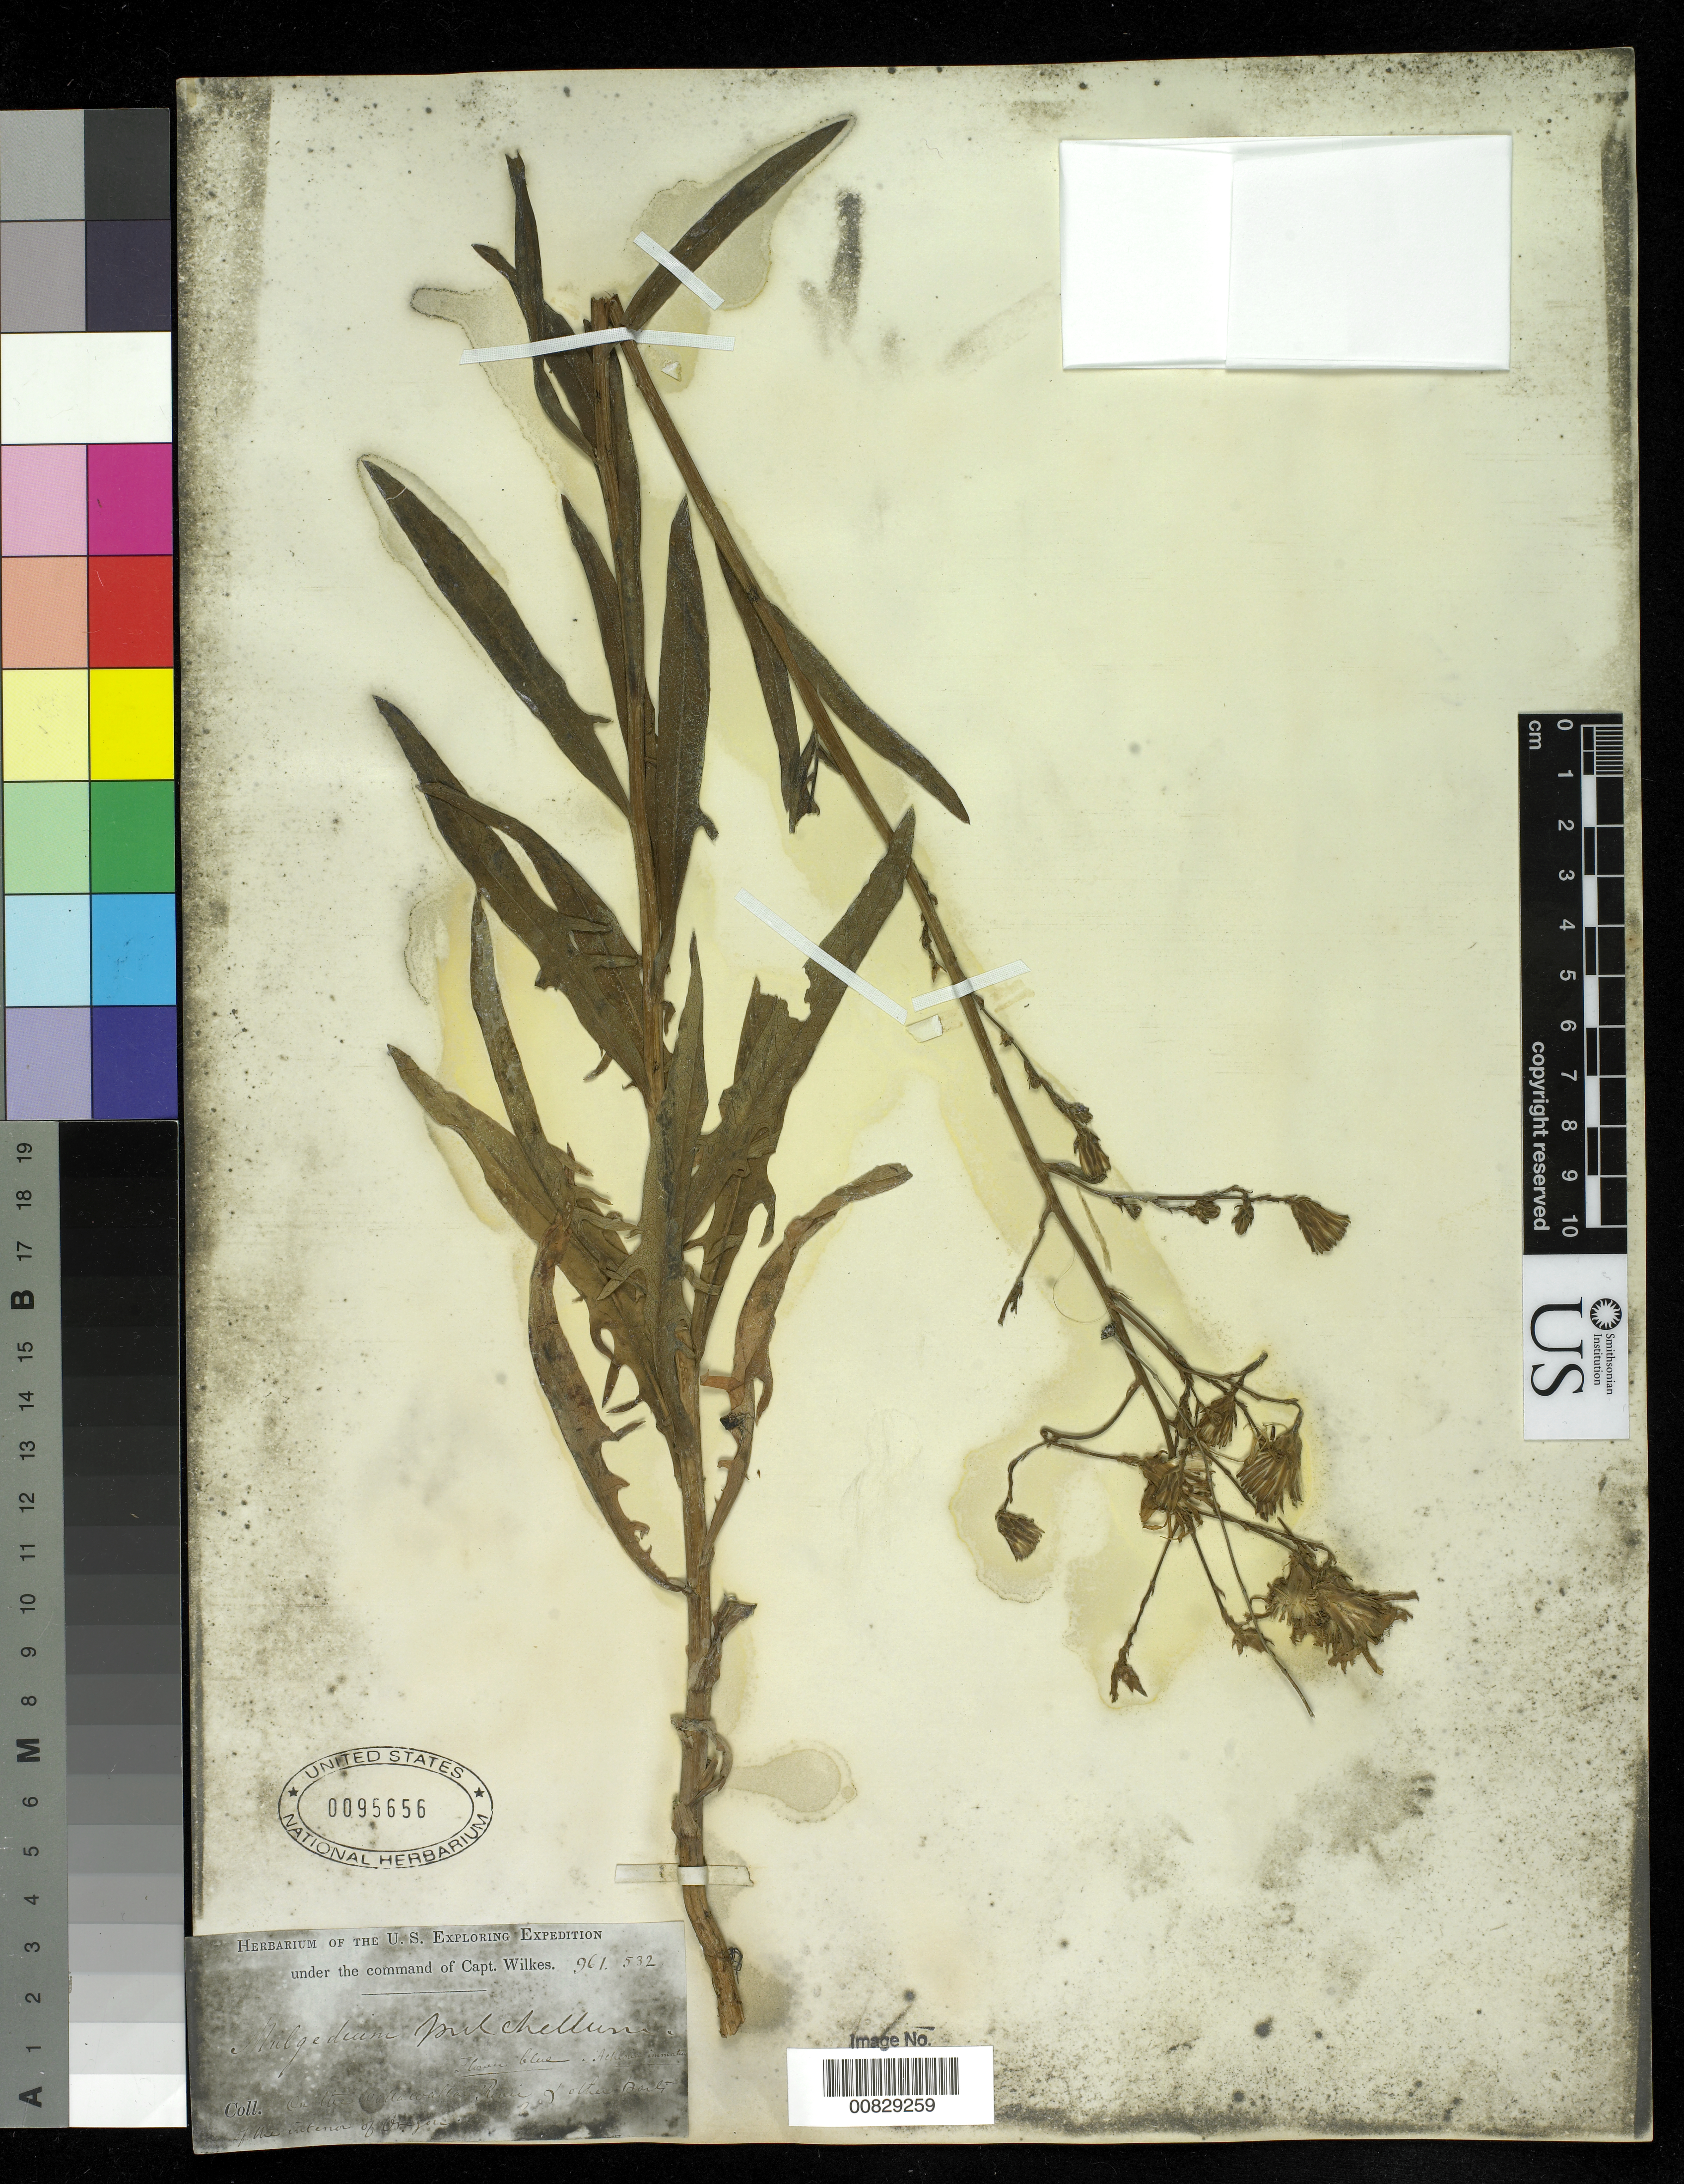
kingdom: Plantae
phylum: Tracheophyta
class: Magnoliopsida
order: Asterales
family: Asteraceae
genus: Lactuca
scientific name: Lactuca tatarica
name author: (L.) C.A. Mey.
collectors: Wilkes Explor. Exped.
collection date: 1838/1842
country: United States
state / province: Oregon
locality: On the Walla Walla River and other Ports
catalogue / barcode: US 95656